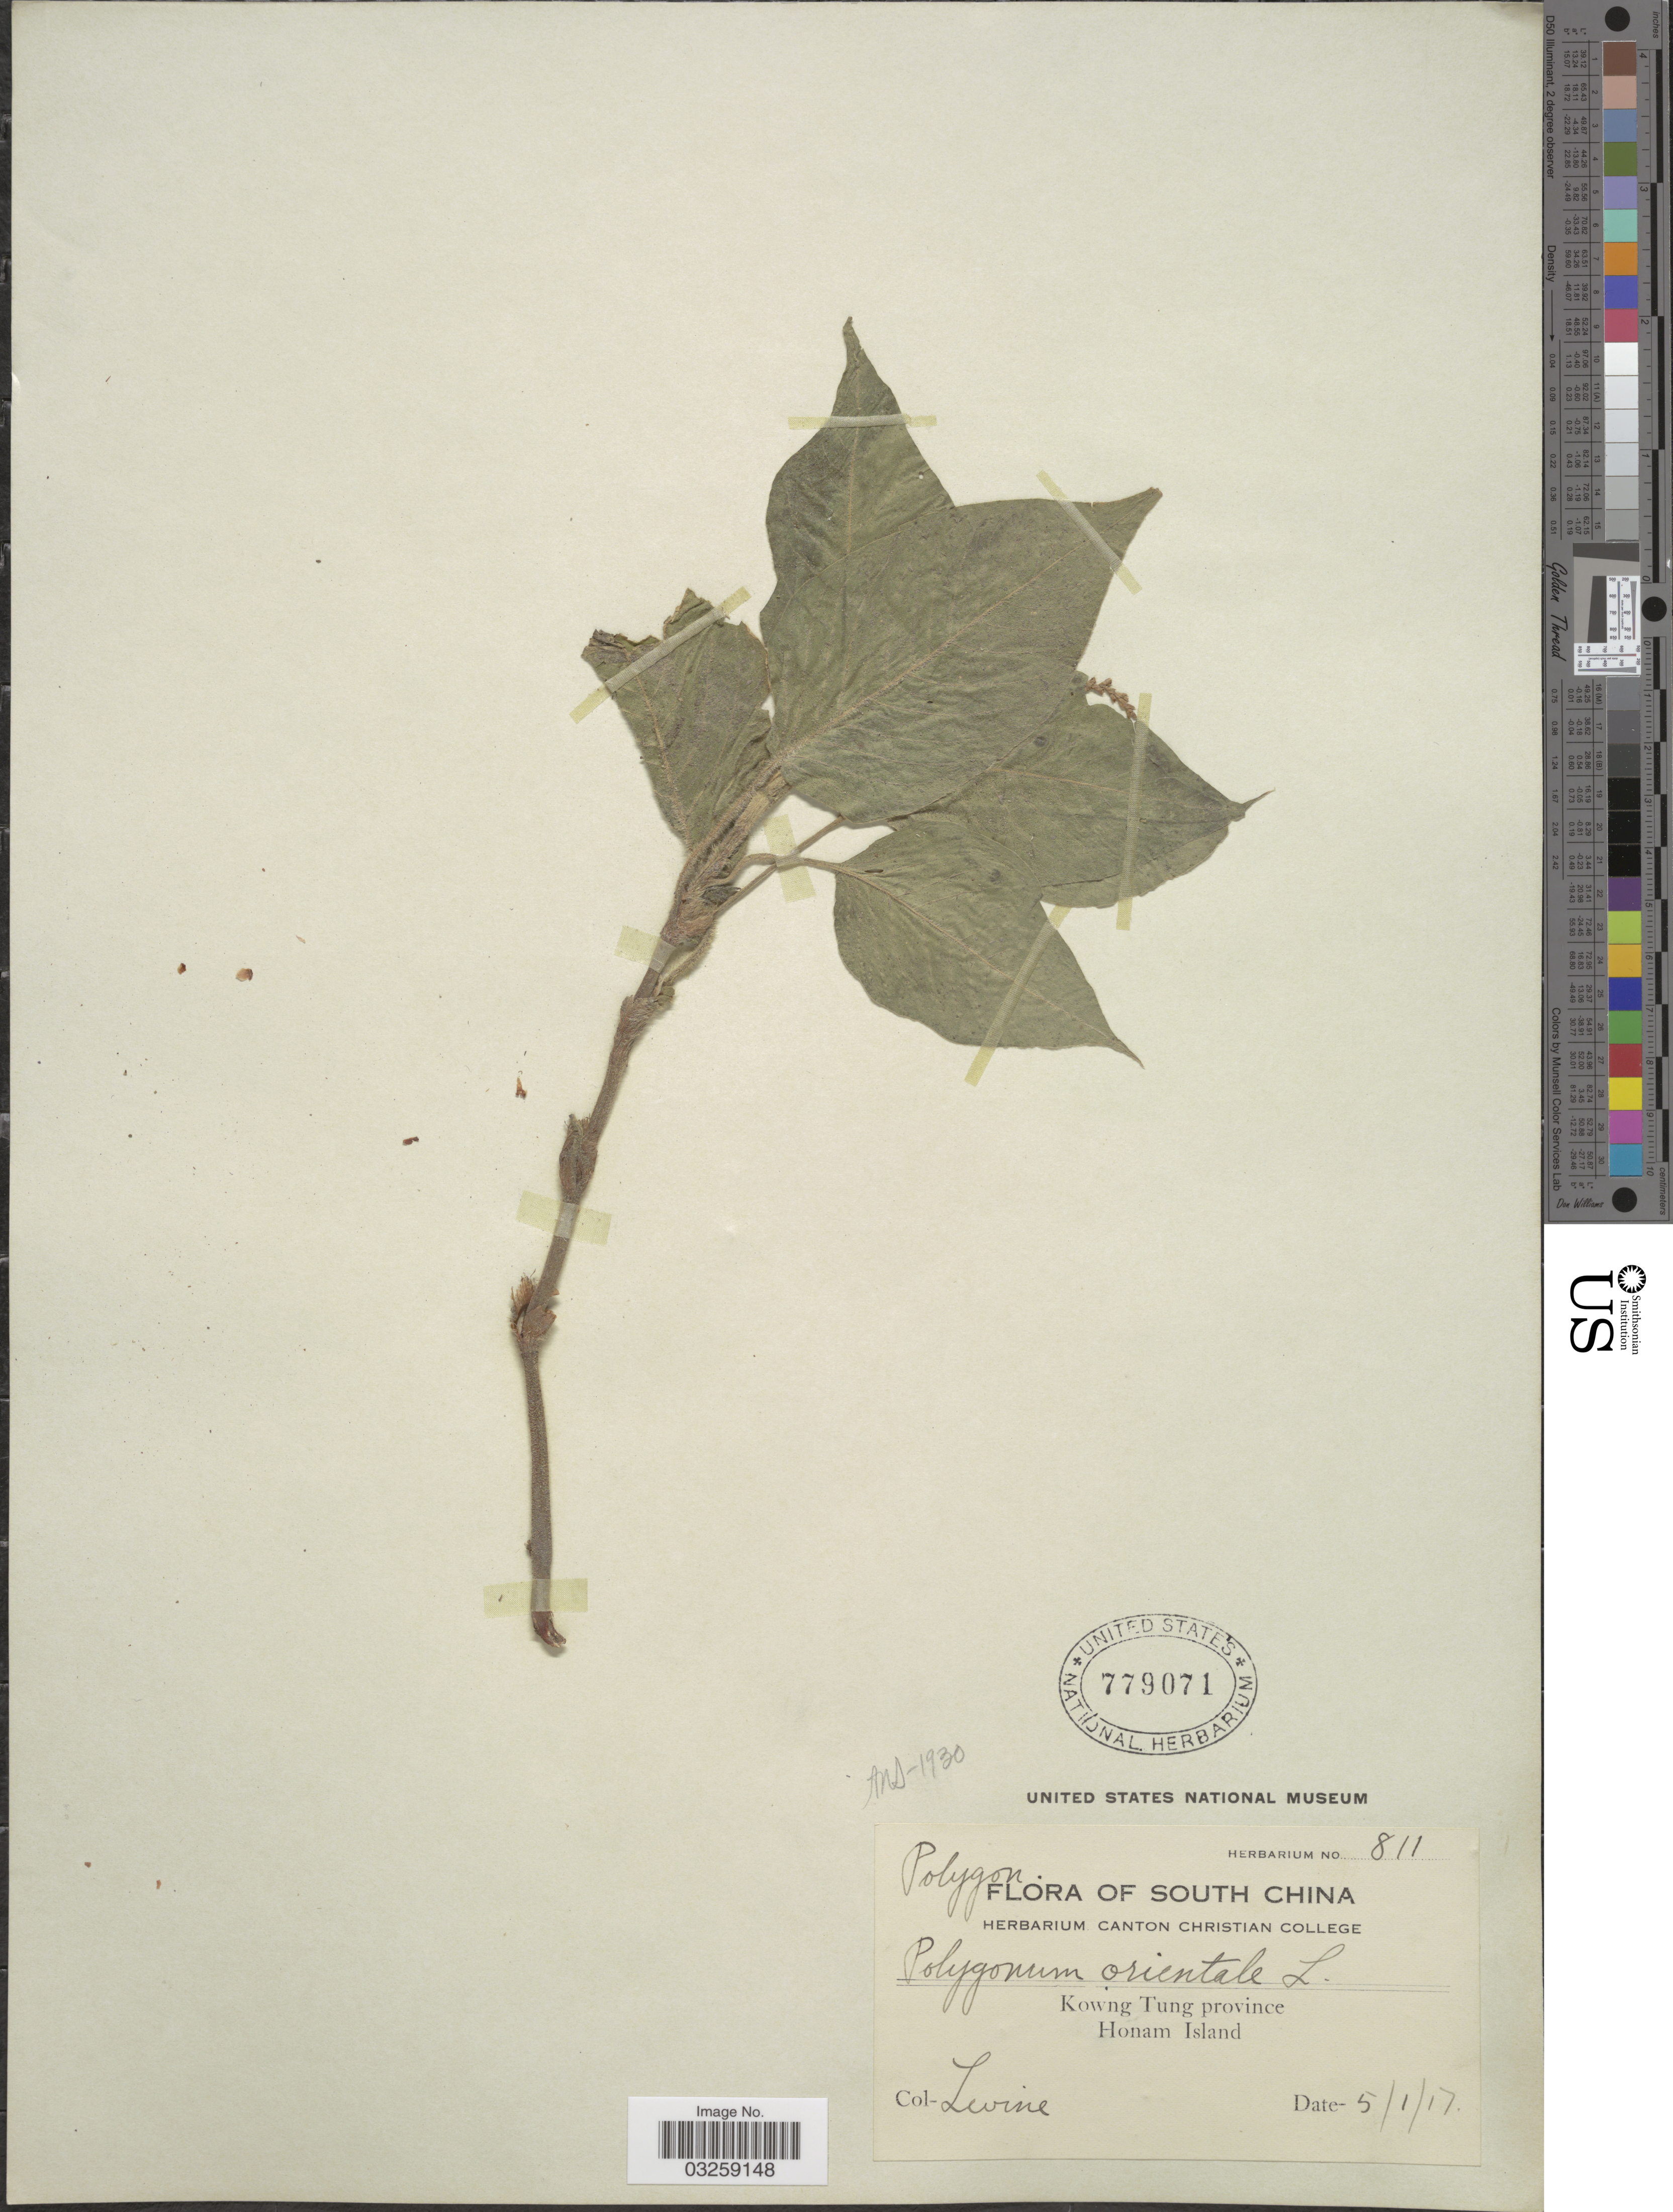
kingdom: Plantae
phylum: Tracheophyta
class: Magnoliopsida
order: Caryophyllales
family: Polygonaceae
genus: Polygonum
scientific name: Polygonum orientale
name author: L.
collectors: -. Levine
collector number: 811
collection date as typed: Transcribed d/m/y: 5/1/17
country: China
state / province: Guangdong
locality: South China. Kowng Tung Province. Honam Island.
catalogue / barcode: US 779071